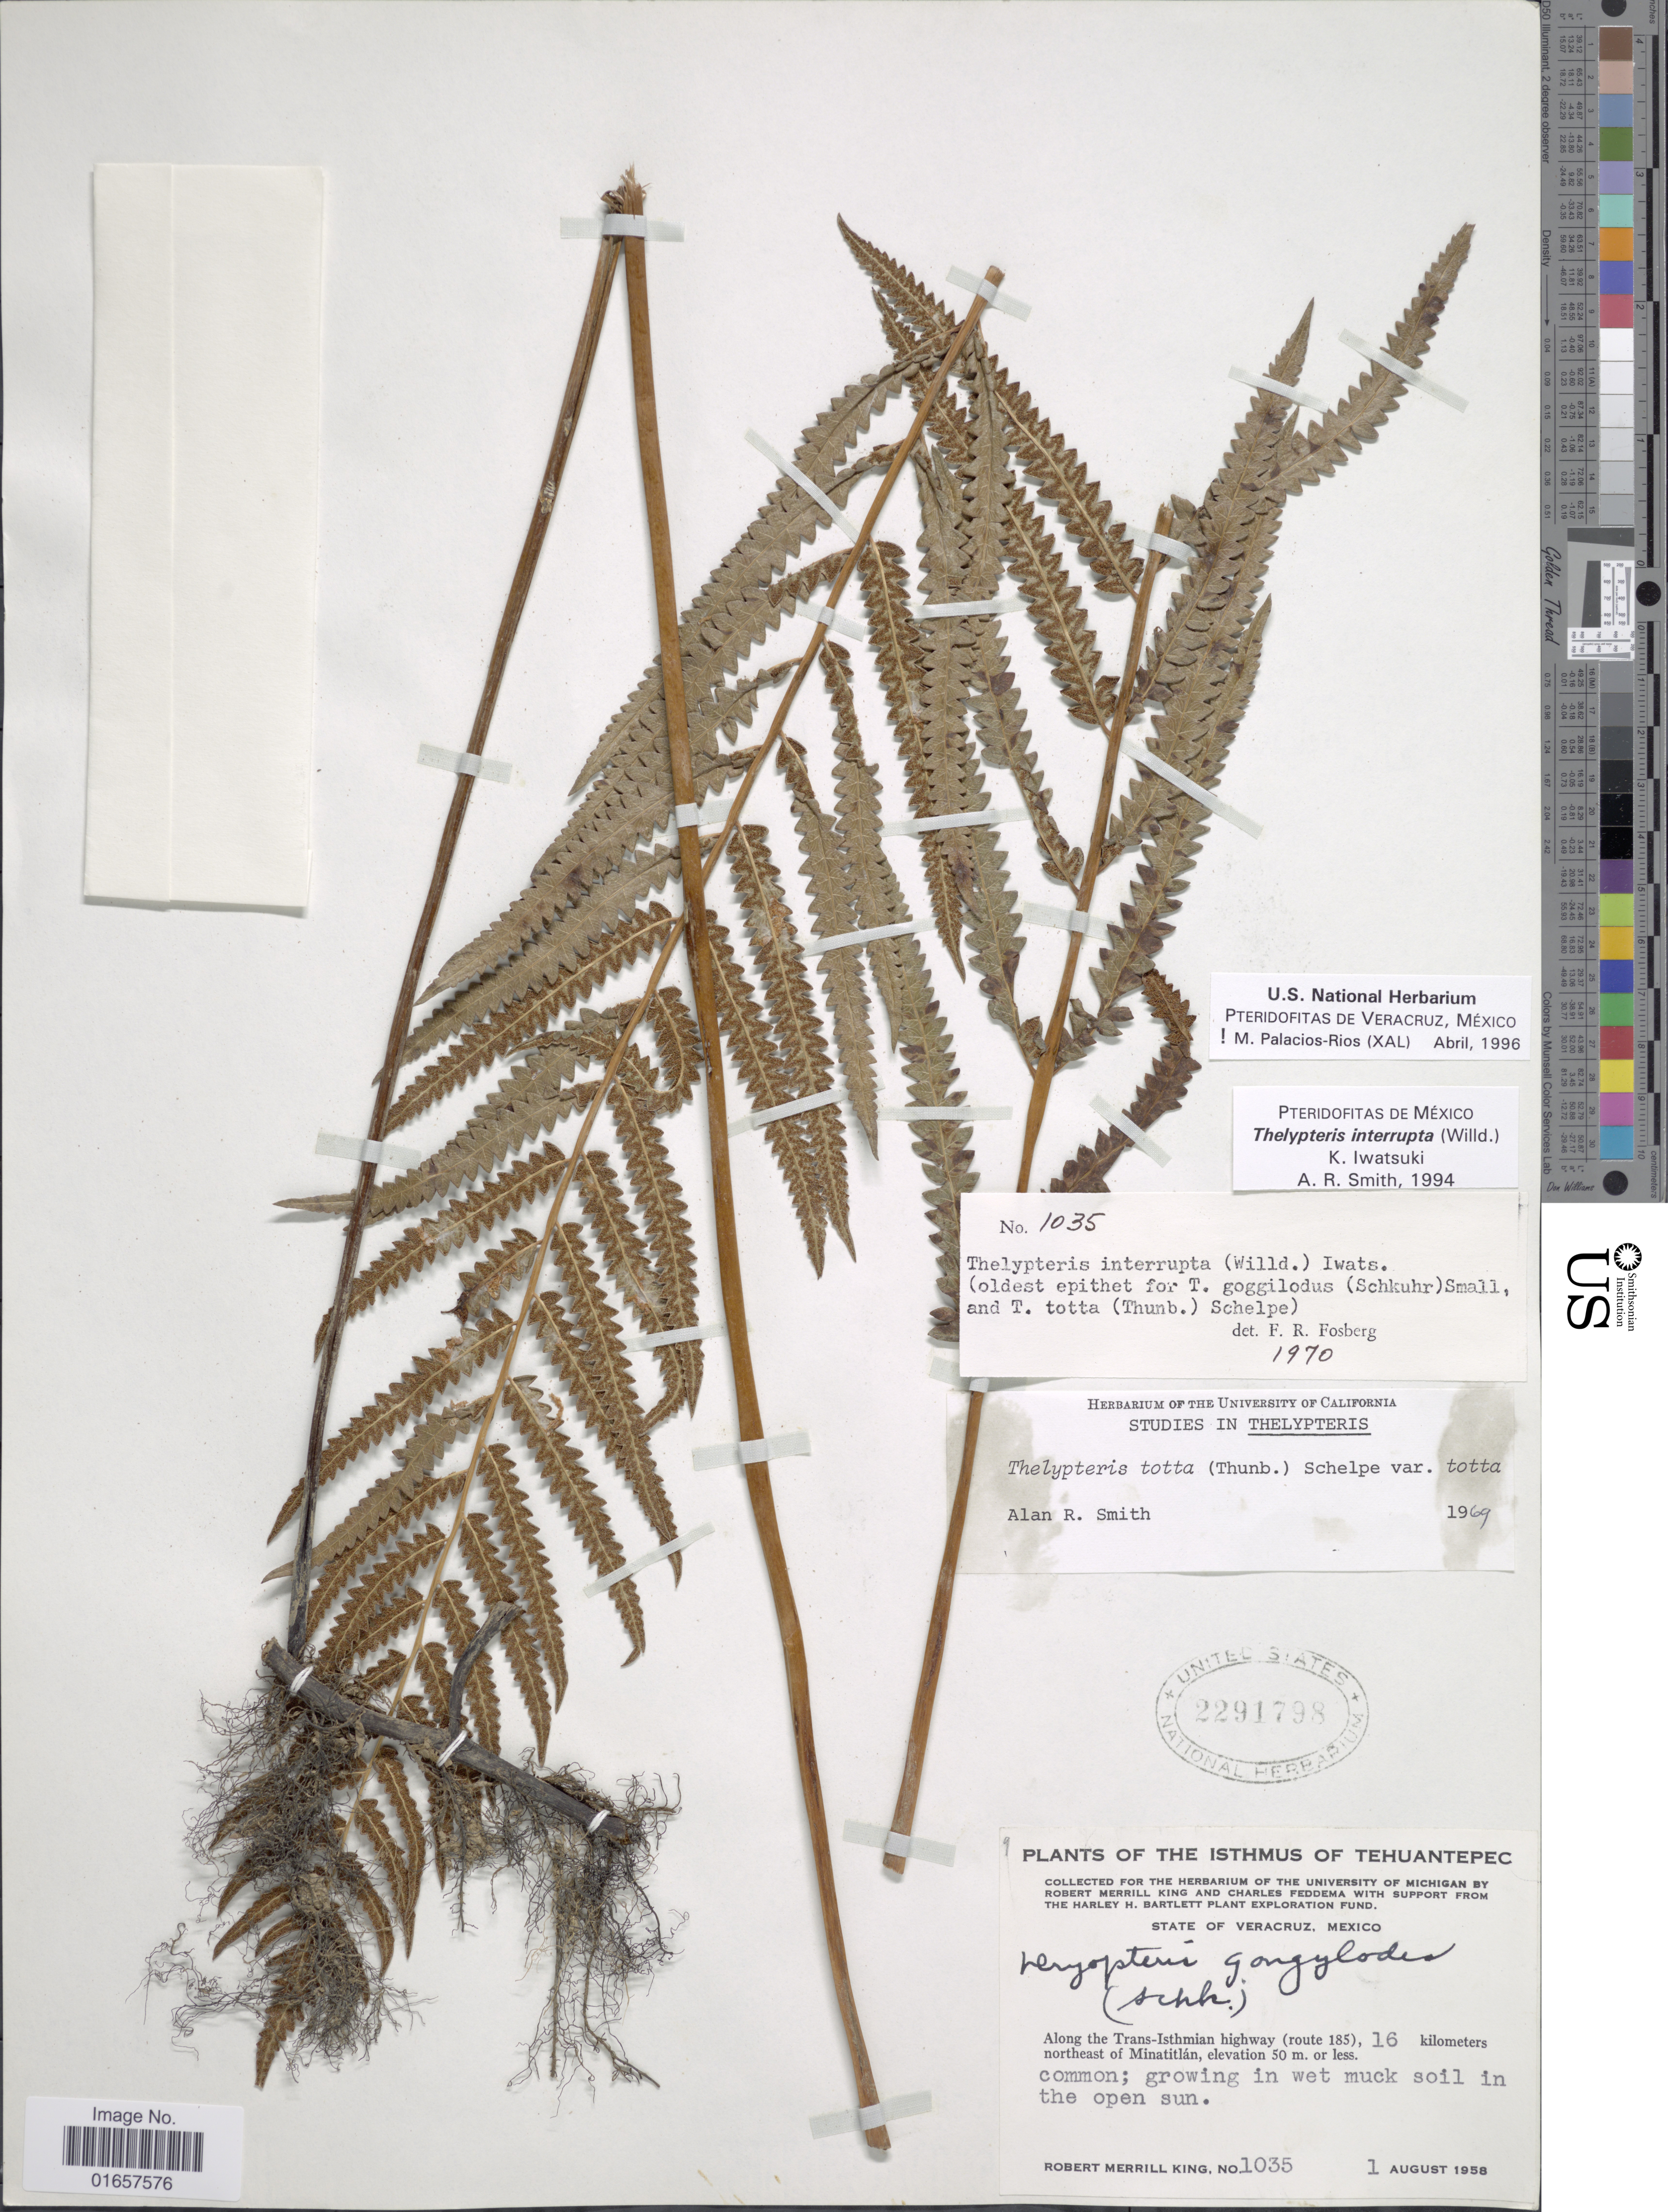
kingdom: Plantae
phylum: Tracheophyta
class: Polypodiopsida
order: Polypodiales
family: Thelypteridaceae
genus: Christella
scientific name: Christella puberula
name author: (Baker) Á. Löve & D. Löve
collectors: R. M. King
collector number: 1035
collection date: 1958-08-01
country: Mexico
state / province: Veracruz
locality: Mexico, The Isthmus of Tehuantepec, along the Trans-Isthmian highway (route 185), 16 kilometers northeast of Minatitlán.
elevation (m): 50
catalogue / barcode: US 2291798